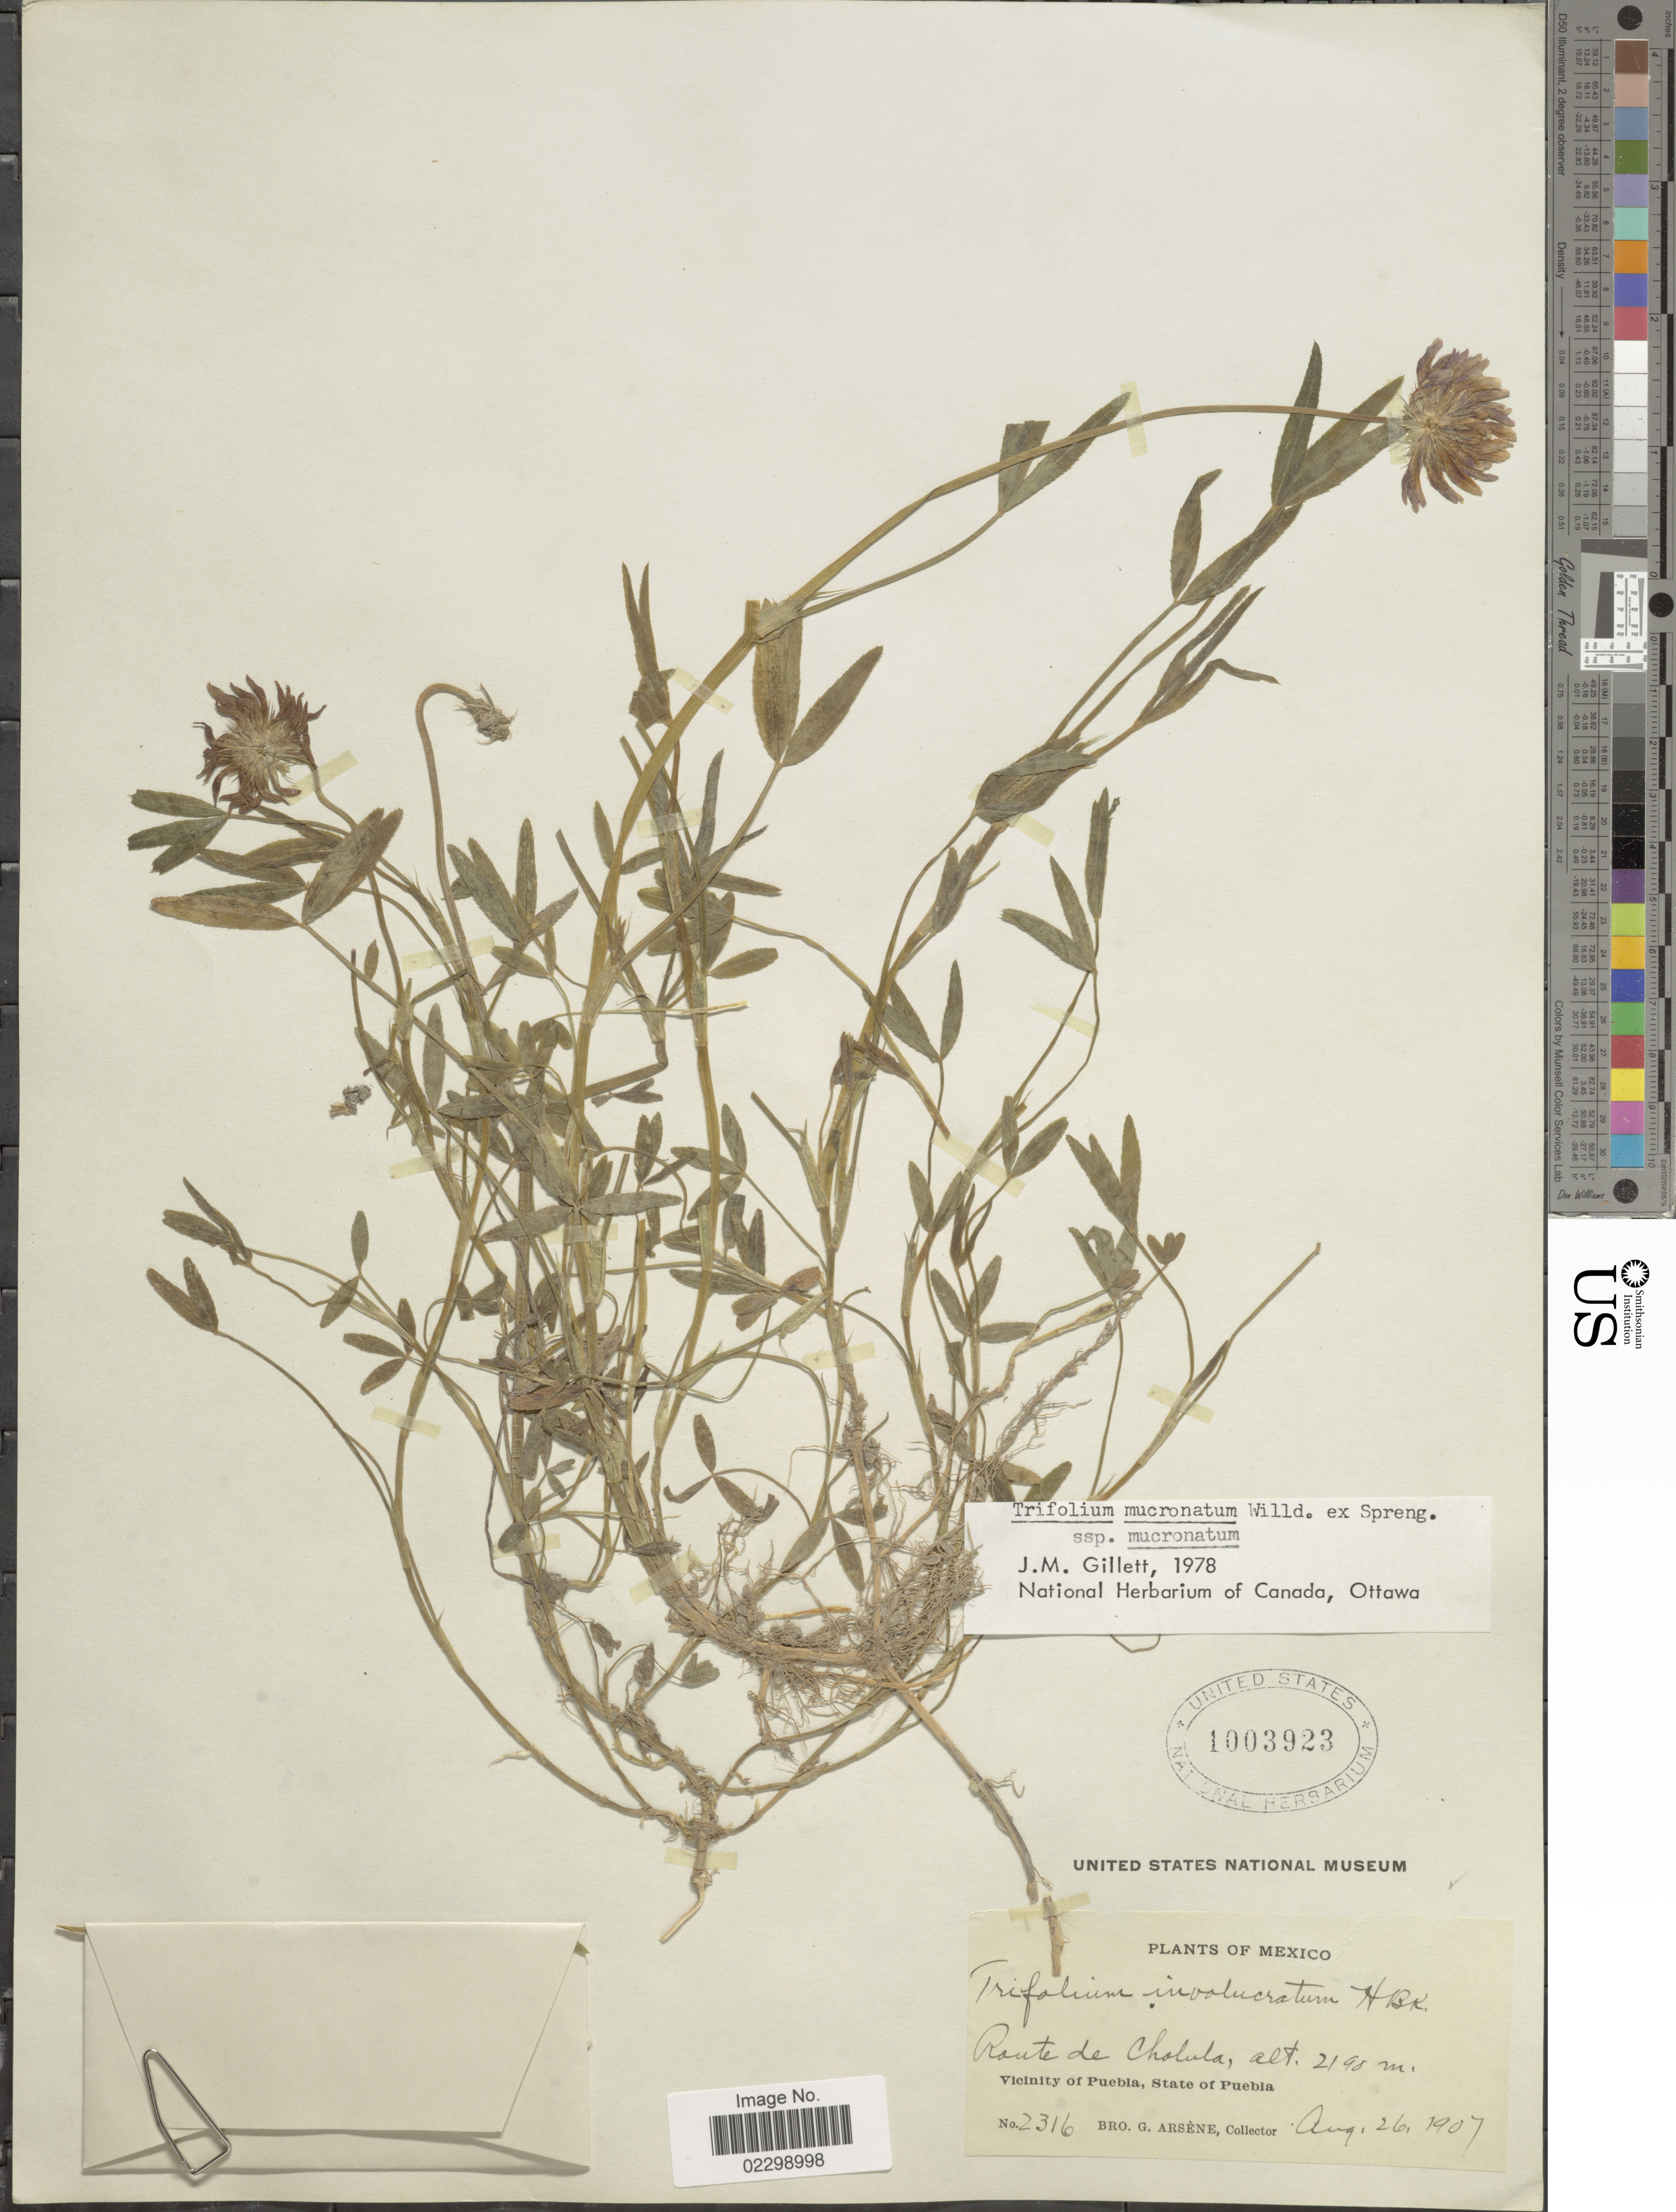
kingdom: Plantae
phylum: Tracheophyta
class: Magnoliopsida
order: Fabales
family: Fabaceae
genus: Trifolium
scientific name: Trifolium mucronatum subsp. mucronatum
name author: Willd. ex Spreng.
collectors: Bro. G. Arsène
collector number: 2316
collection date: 1907-08-26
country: Mexico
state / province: Puebla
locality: Route de Cholula, vicinity of Puebla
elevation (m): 2190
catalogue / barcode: US 1003923